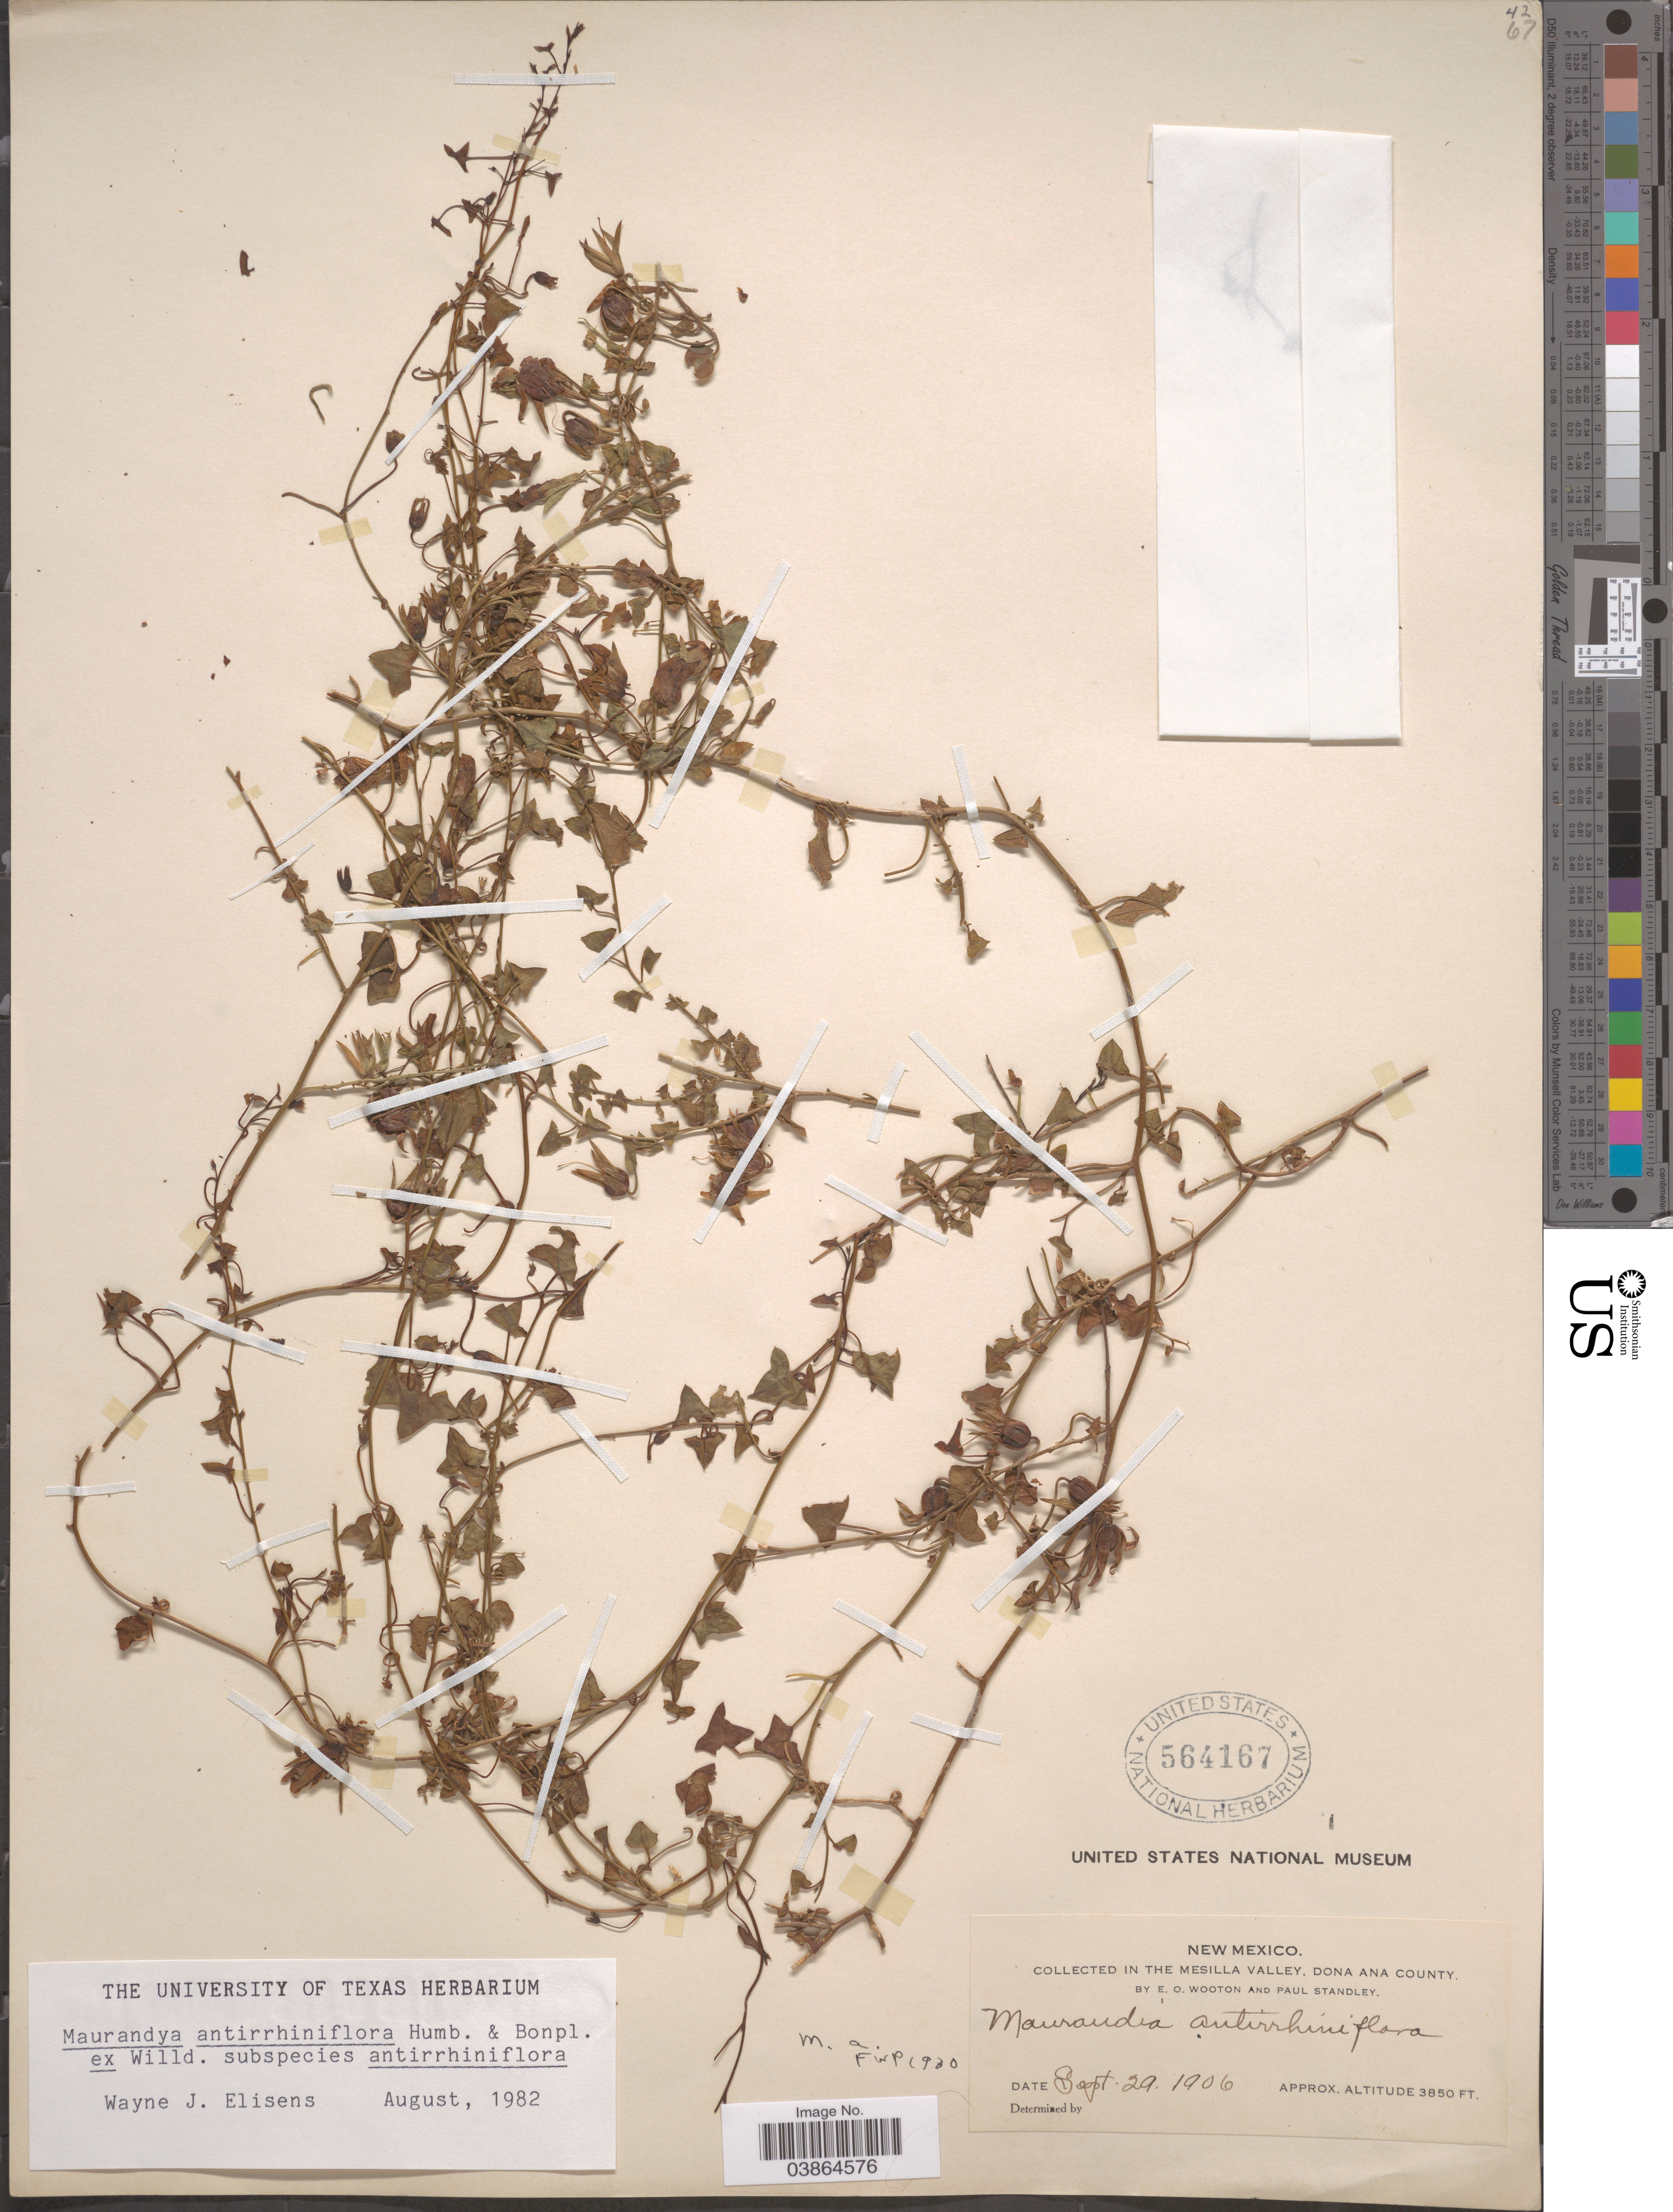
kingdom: Plantae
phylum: Tracheophyta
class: Magnoliopsida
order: Lamiales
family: Plantaginaceae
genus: Maurandya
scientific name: Maurandya antirrhiniflora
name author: Humb. & Bonpl. ex Willd.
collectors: E. O. Wooton & P. C. Standley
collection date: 1906-09-29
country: United States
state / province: New Mexico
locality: In the Mesilla Valley, Dona Ana County.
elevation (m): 1173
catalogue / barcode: US 564167